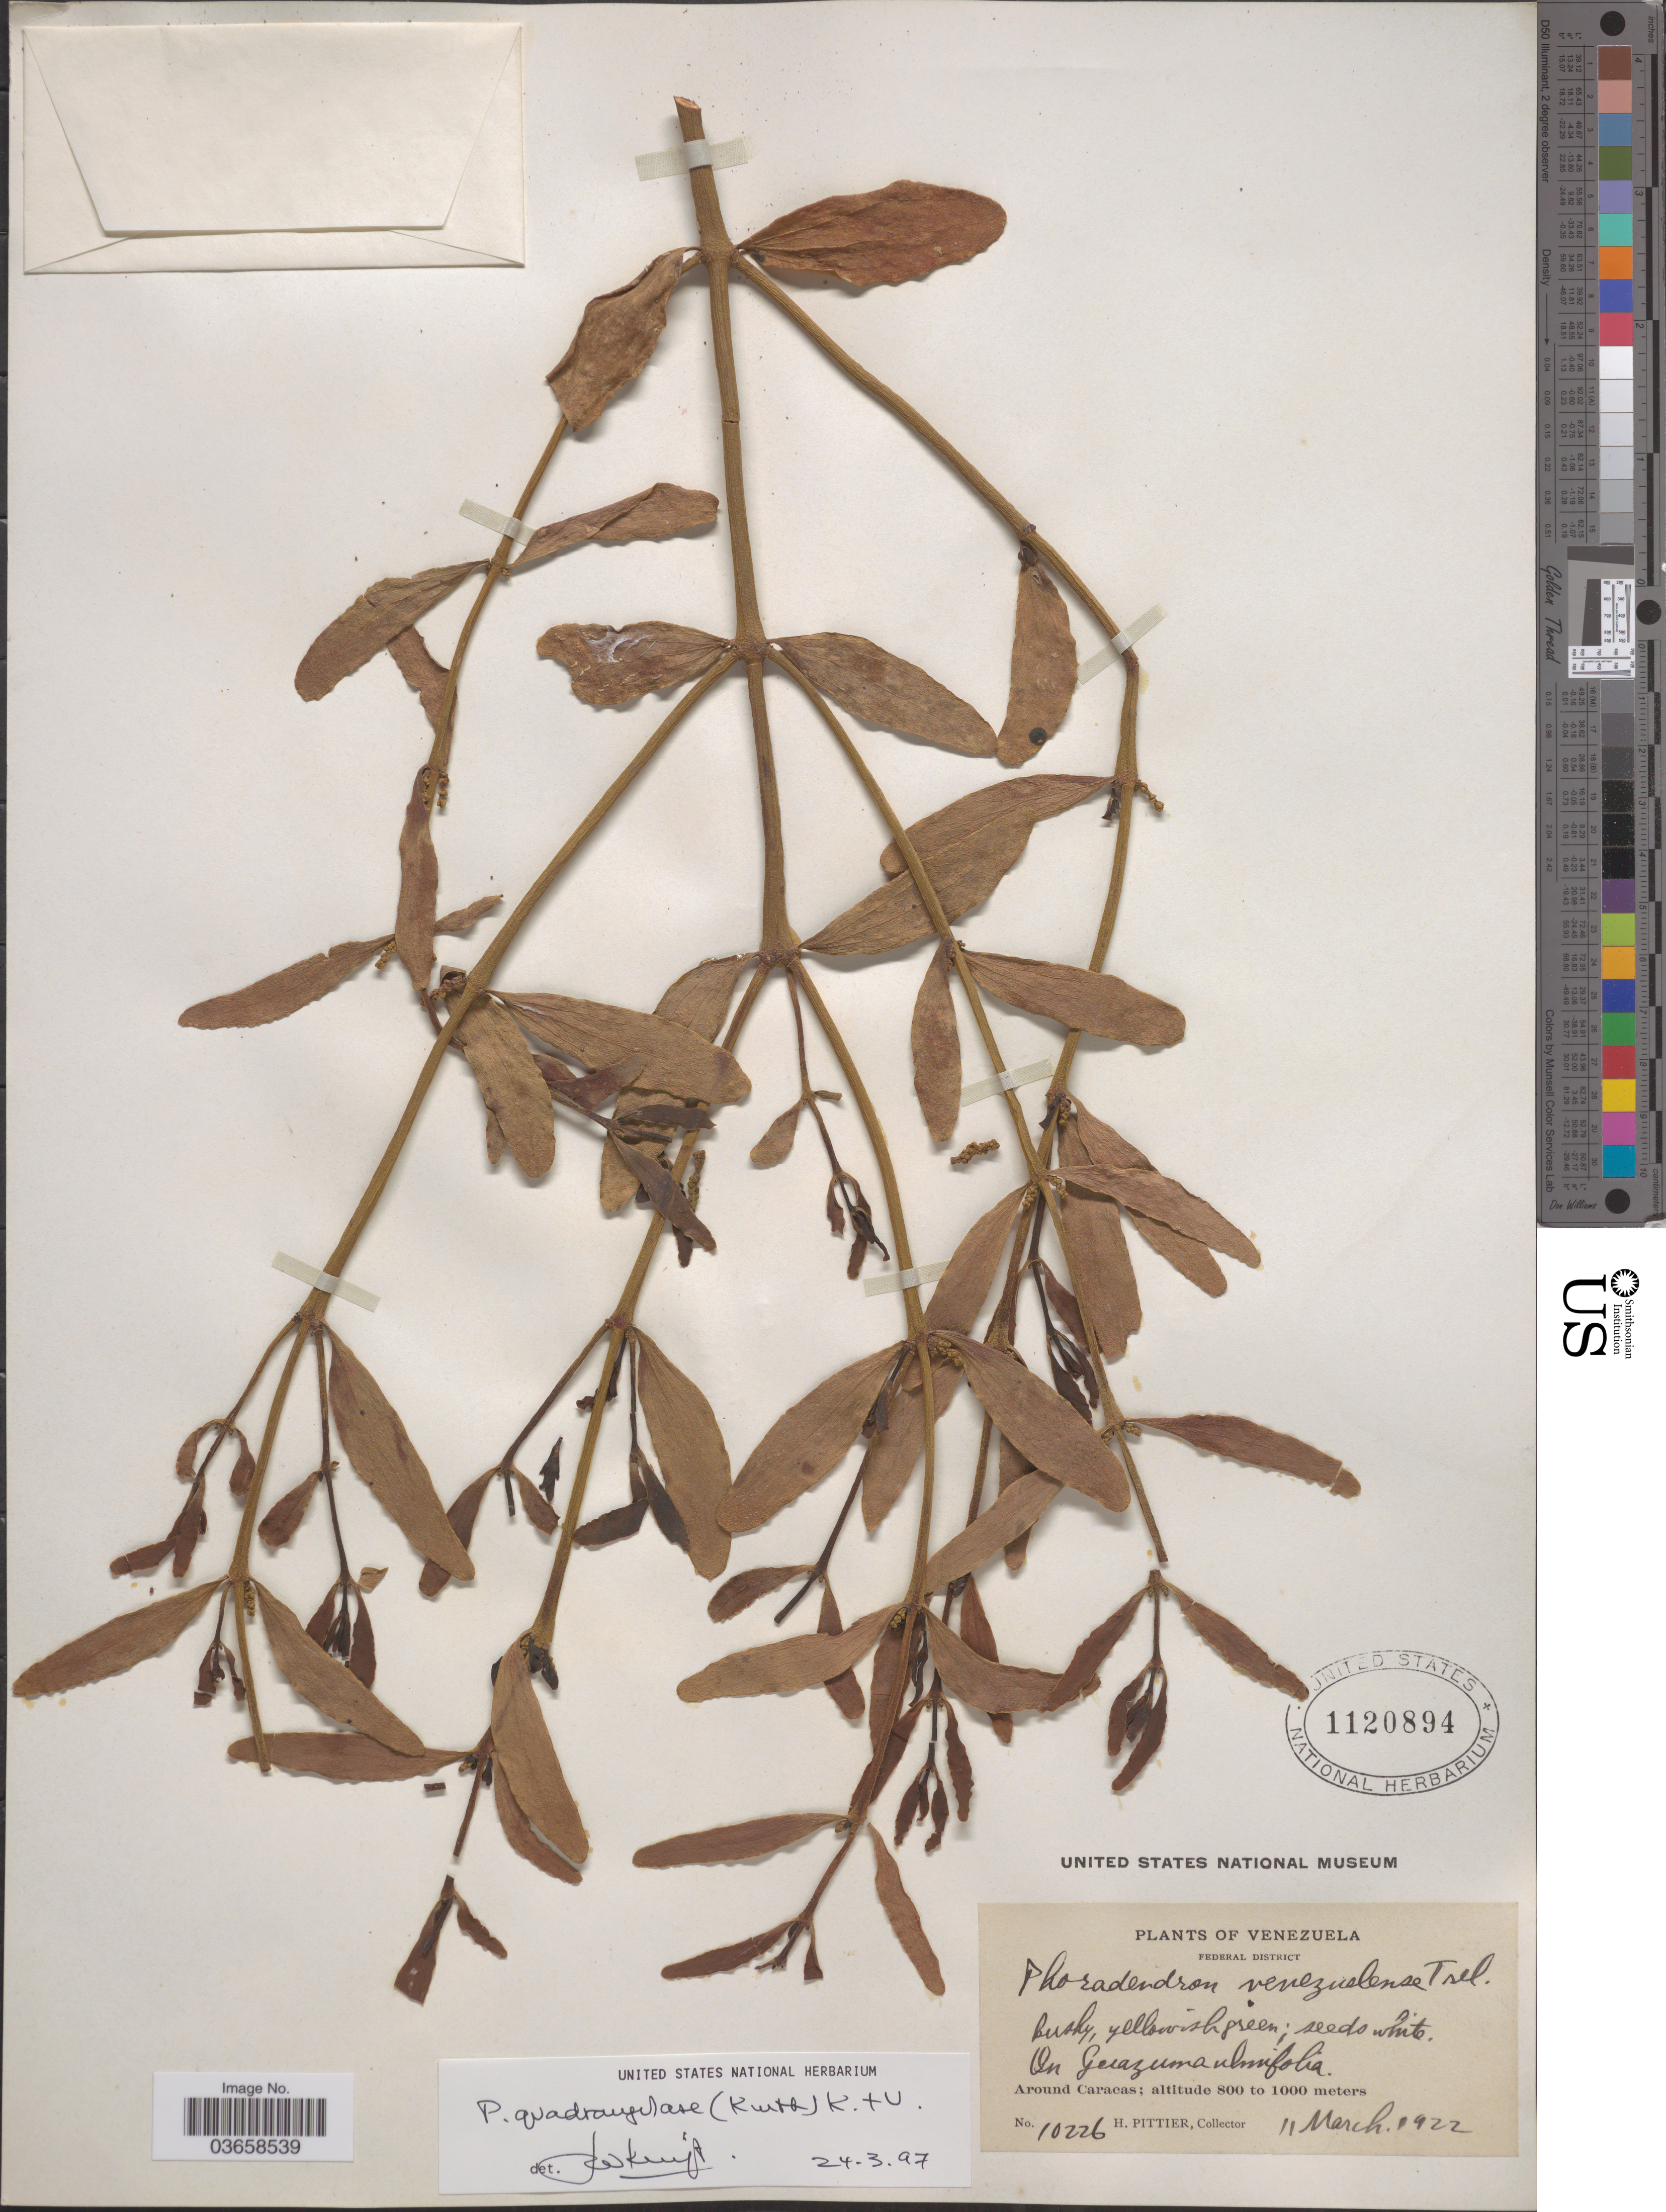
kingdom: Plantae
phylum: Tracheophyta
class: Magnoliopsida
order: Santalales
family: Viscaceae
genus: Phoradendron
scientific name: Phoradendron quadrangulare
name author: (Kunth) Griseb.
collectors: H. F. Pittier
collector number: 10226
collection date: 1922-03-11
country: Venezuela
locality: Federal District. Around Caracas.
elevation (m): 800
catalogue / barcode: US 1120894